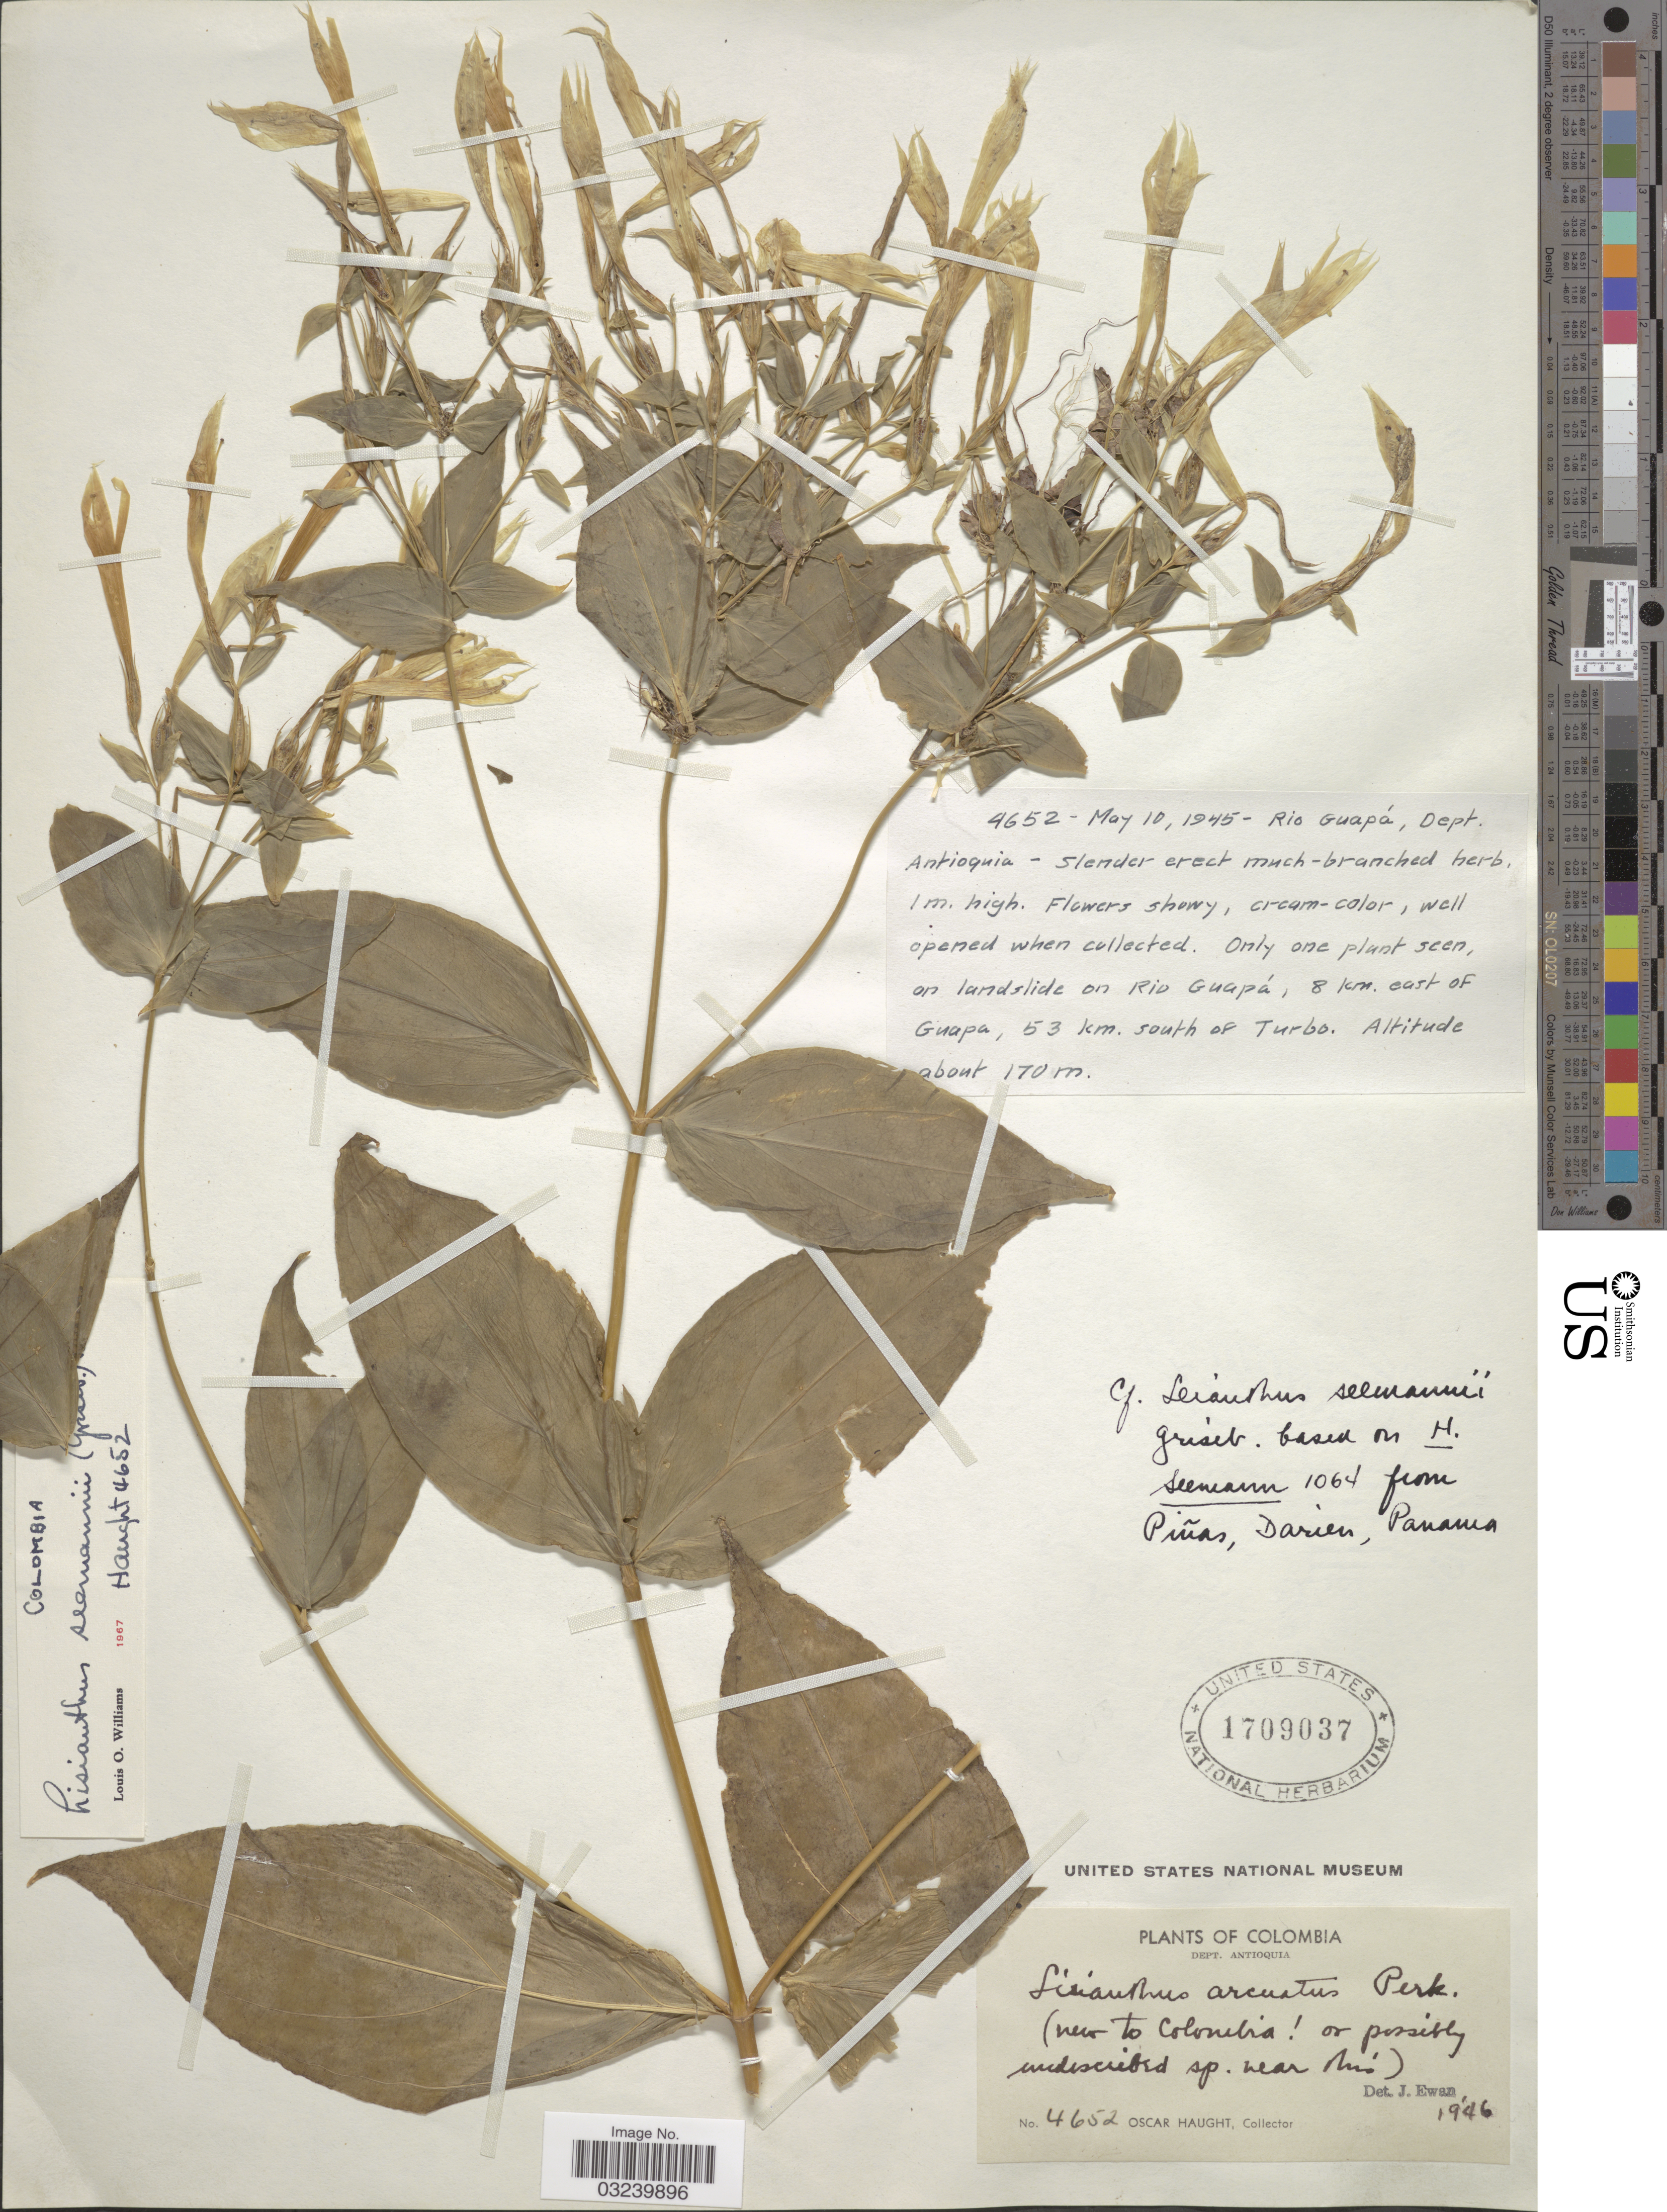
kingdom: Plantae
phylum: Tracheophyta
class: Magnoliopsida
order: Gentianales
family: Gentianaceae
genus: Lisianthius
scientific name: Lisianthius seemannii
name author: (Griseb.) Kuntze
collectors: O. Haught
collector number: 4652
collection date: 1946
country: Colombia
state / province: Antioquia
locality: Dept. Antioquia.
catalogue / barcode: US 1709037